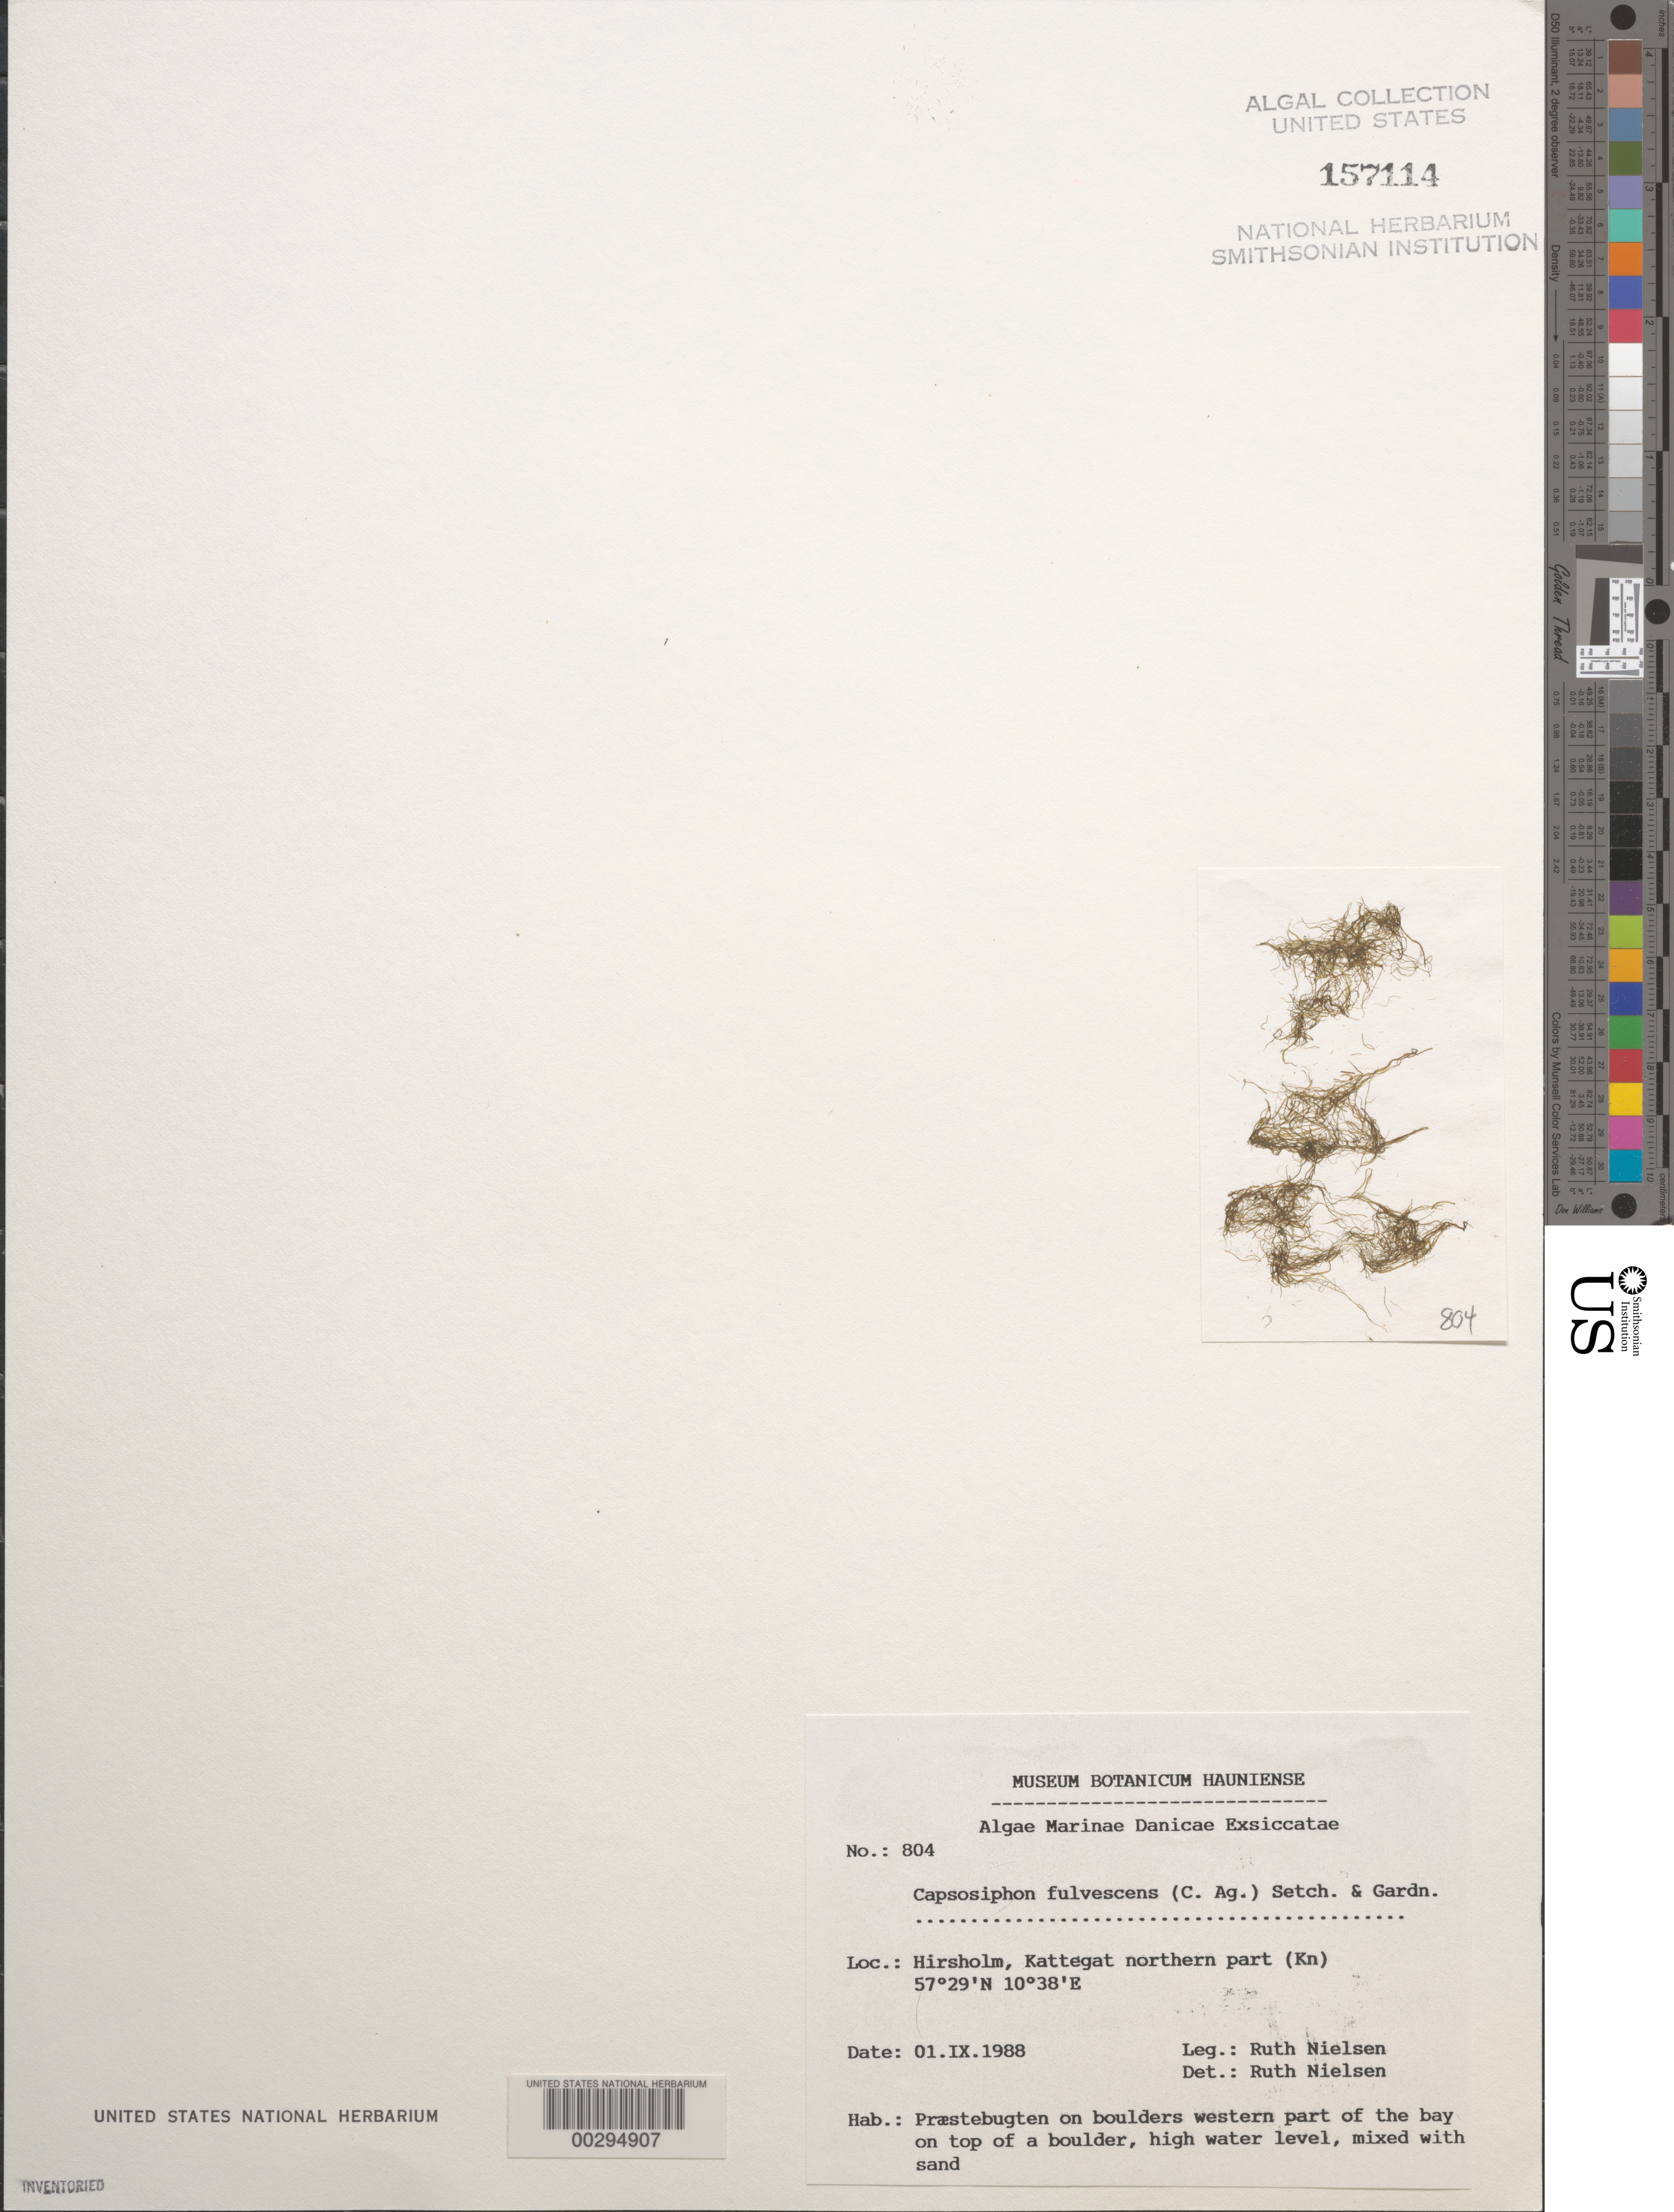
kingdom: Plantae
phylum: Chlorophyta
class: Ulvophyceae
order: Ulotrichales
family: Ulotrichaceae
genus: Capsosiphon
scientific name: Capsosiphon fulvescens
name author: (C. Agardh) Setchell & N.L. Gardner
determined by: Nielsen, R.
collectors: R. Nielsen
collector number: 804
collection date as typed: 01 Sep 1988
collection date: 1988-09-01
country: Denmark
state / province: Nordjylland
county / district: Frederikshavn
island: Hirsholm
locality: Kattegat, northern part, Praestebugten on boulders western part of bay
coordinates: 57 29'N, 10 38'E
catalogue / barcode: US 157114